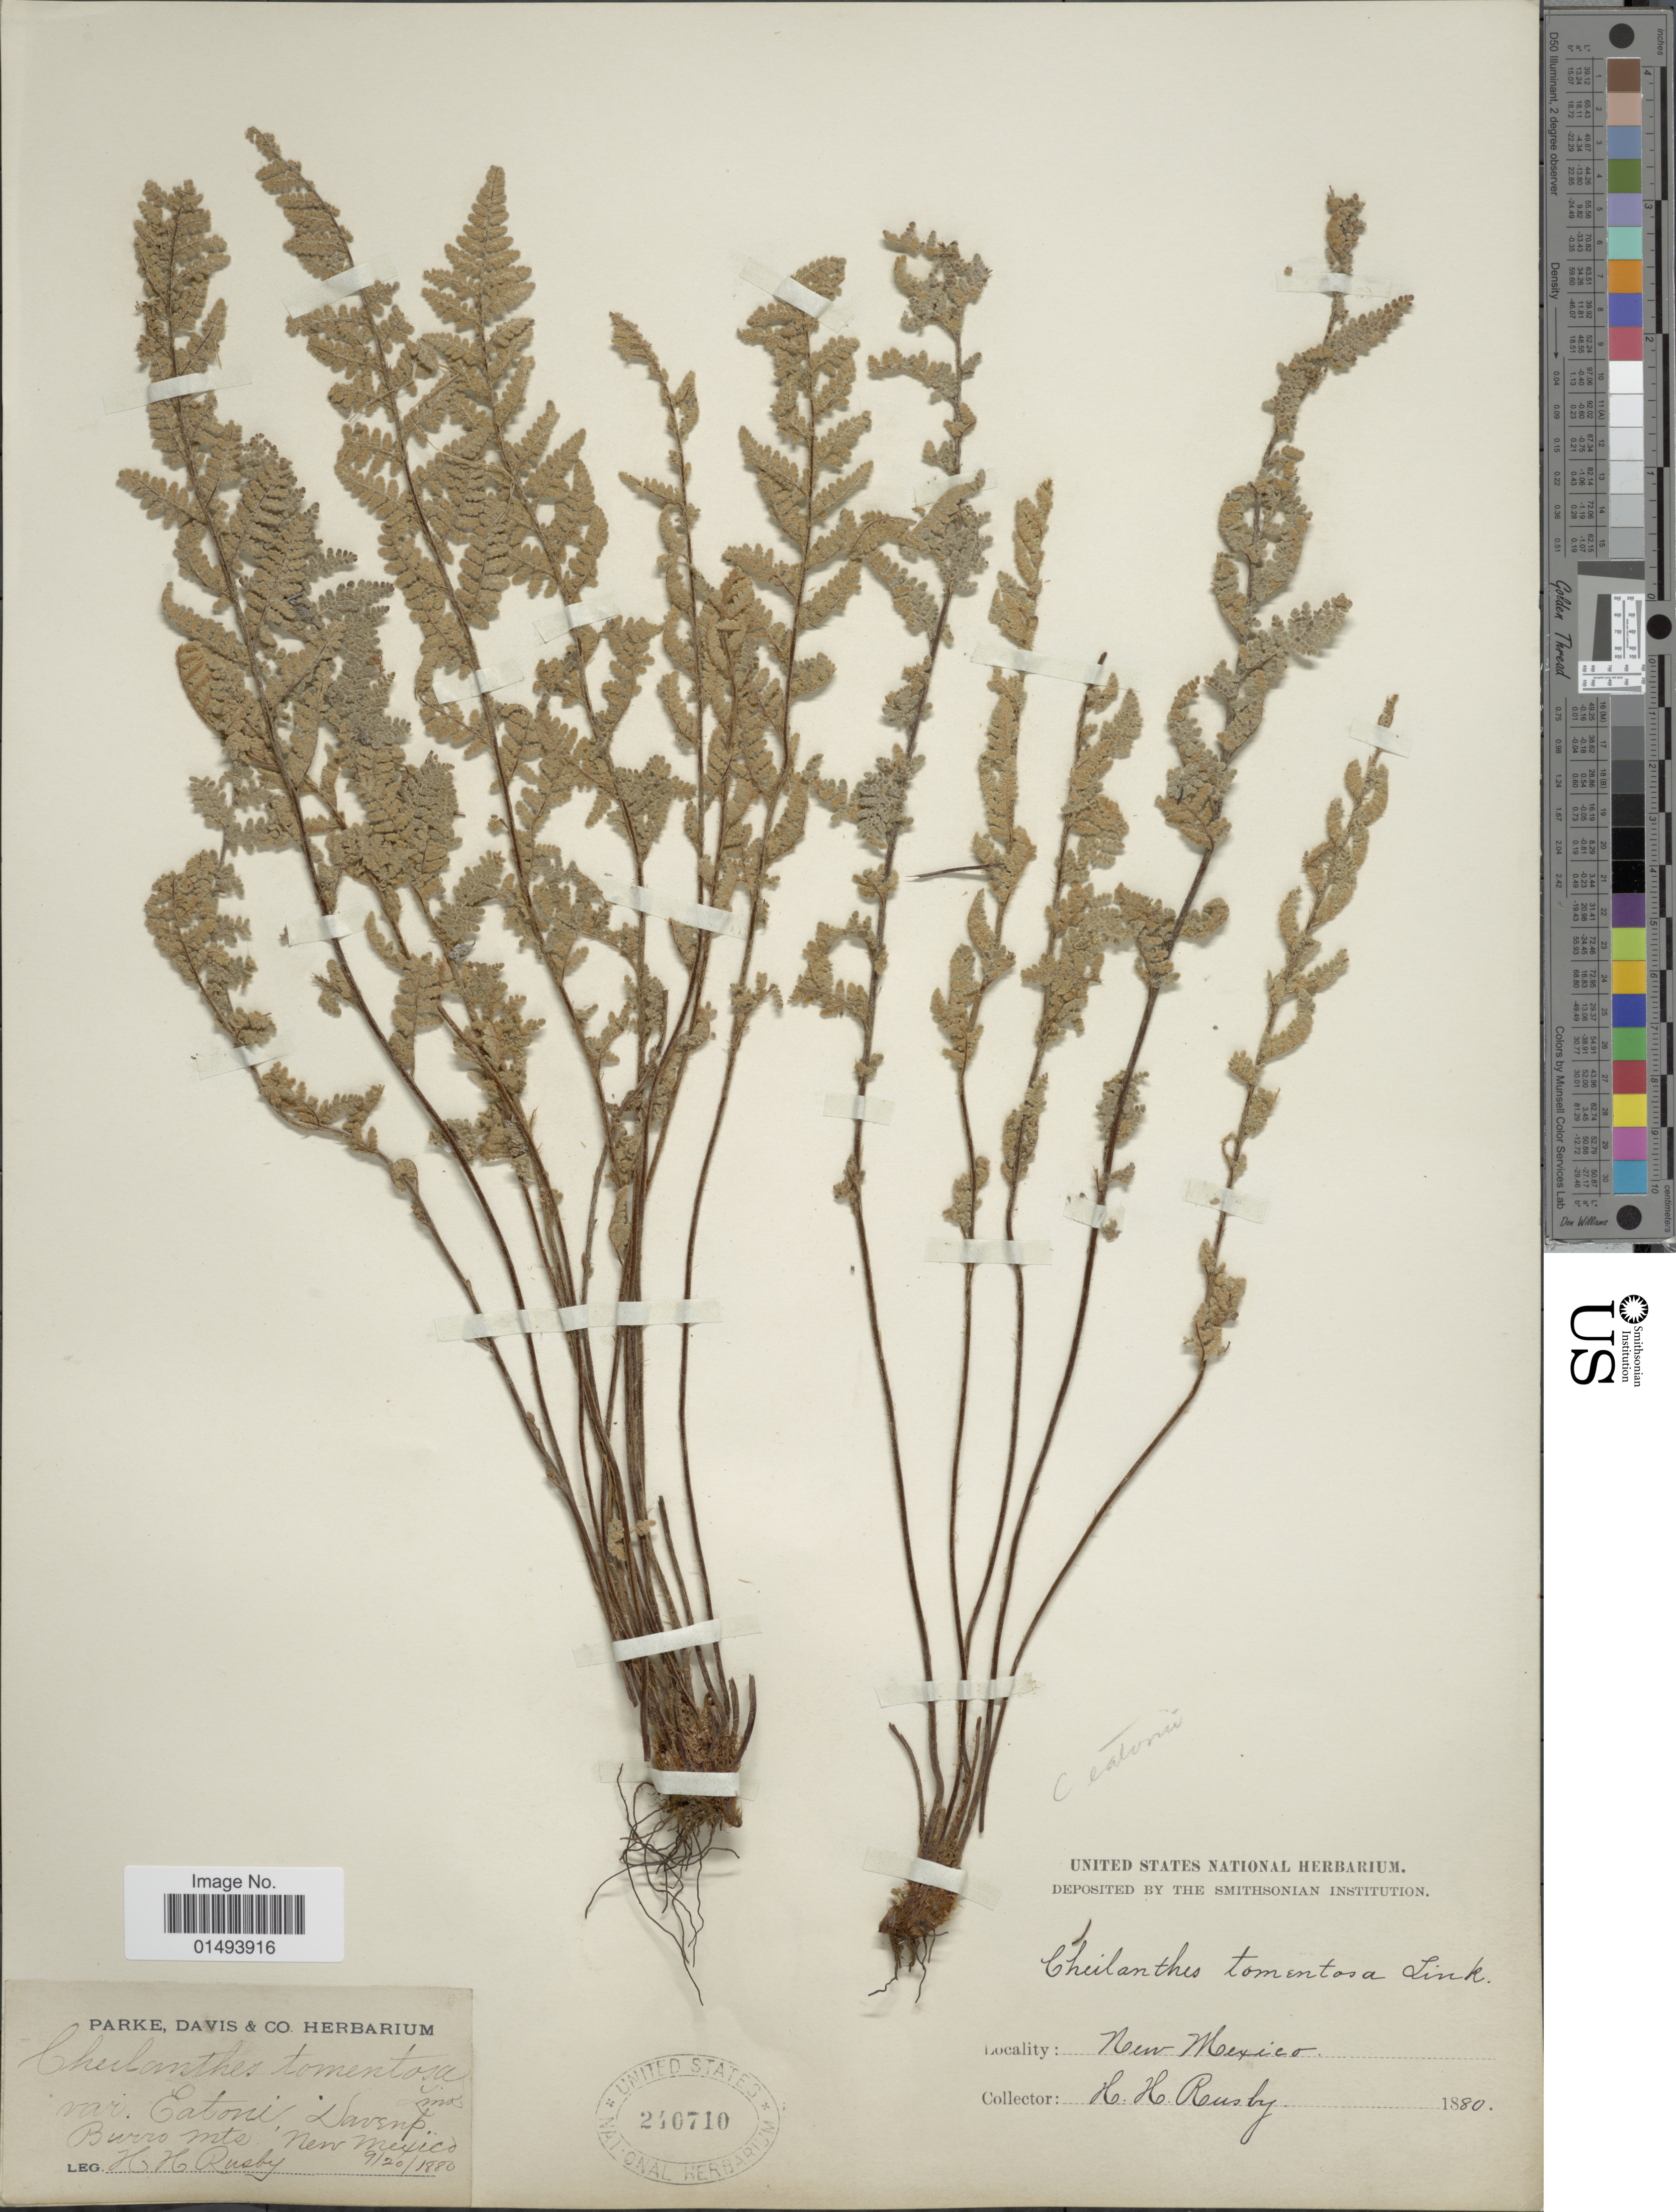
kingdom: Plantae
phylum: Tracheophyta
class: Polypodiopsida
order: Polypodiales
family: Pteridaceae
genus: Myriopteris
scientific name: Myriopteris rufa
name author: Fée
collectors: H. H. Rusby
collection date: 1880-09-20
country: United States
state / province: New Mexico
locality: Var. Eatoni Davenp. Burro Mts.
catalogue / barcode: US 240710